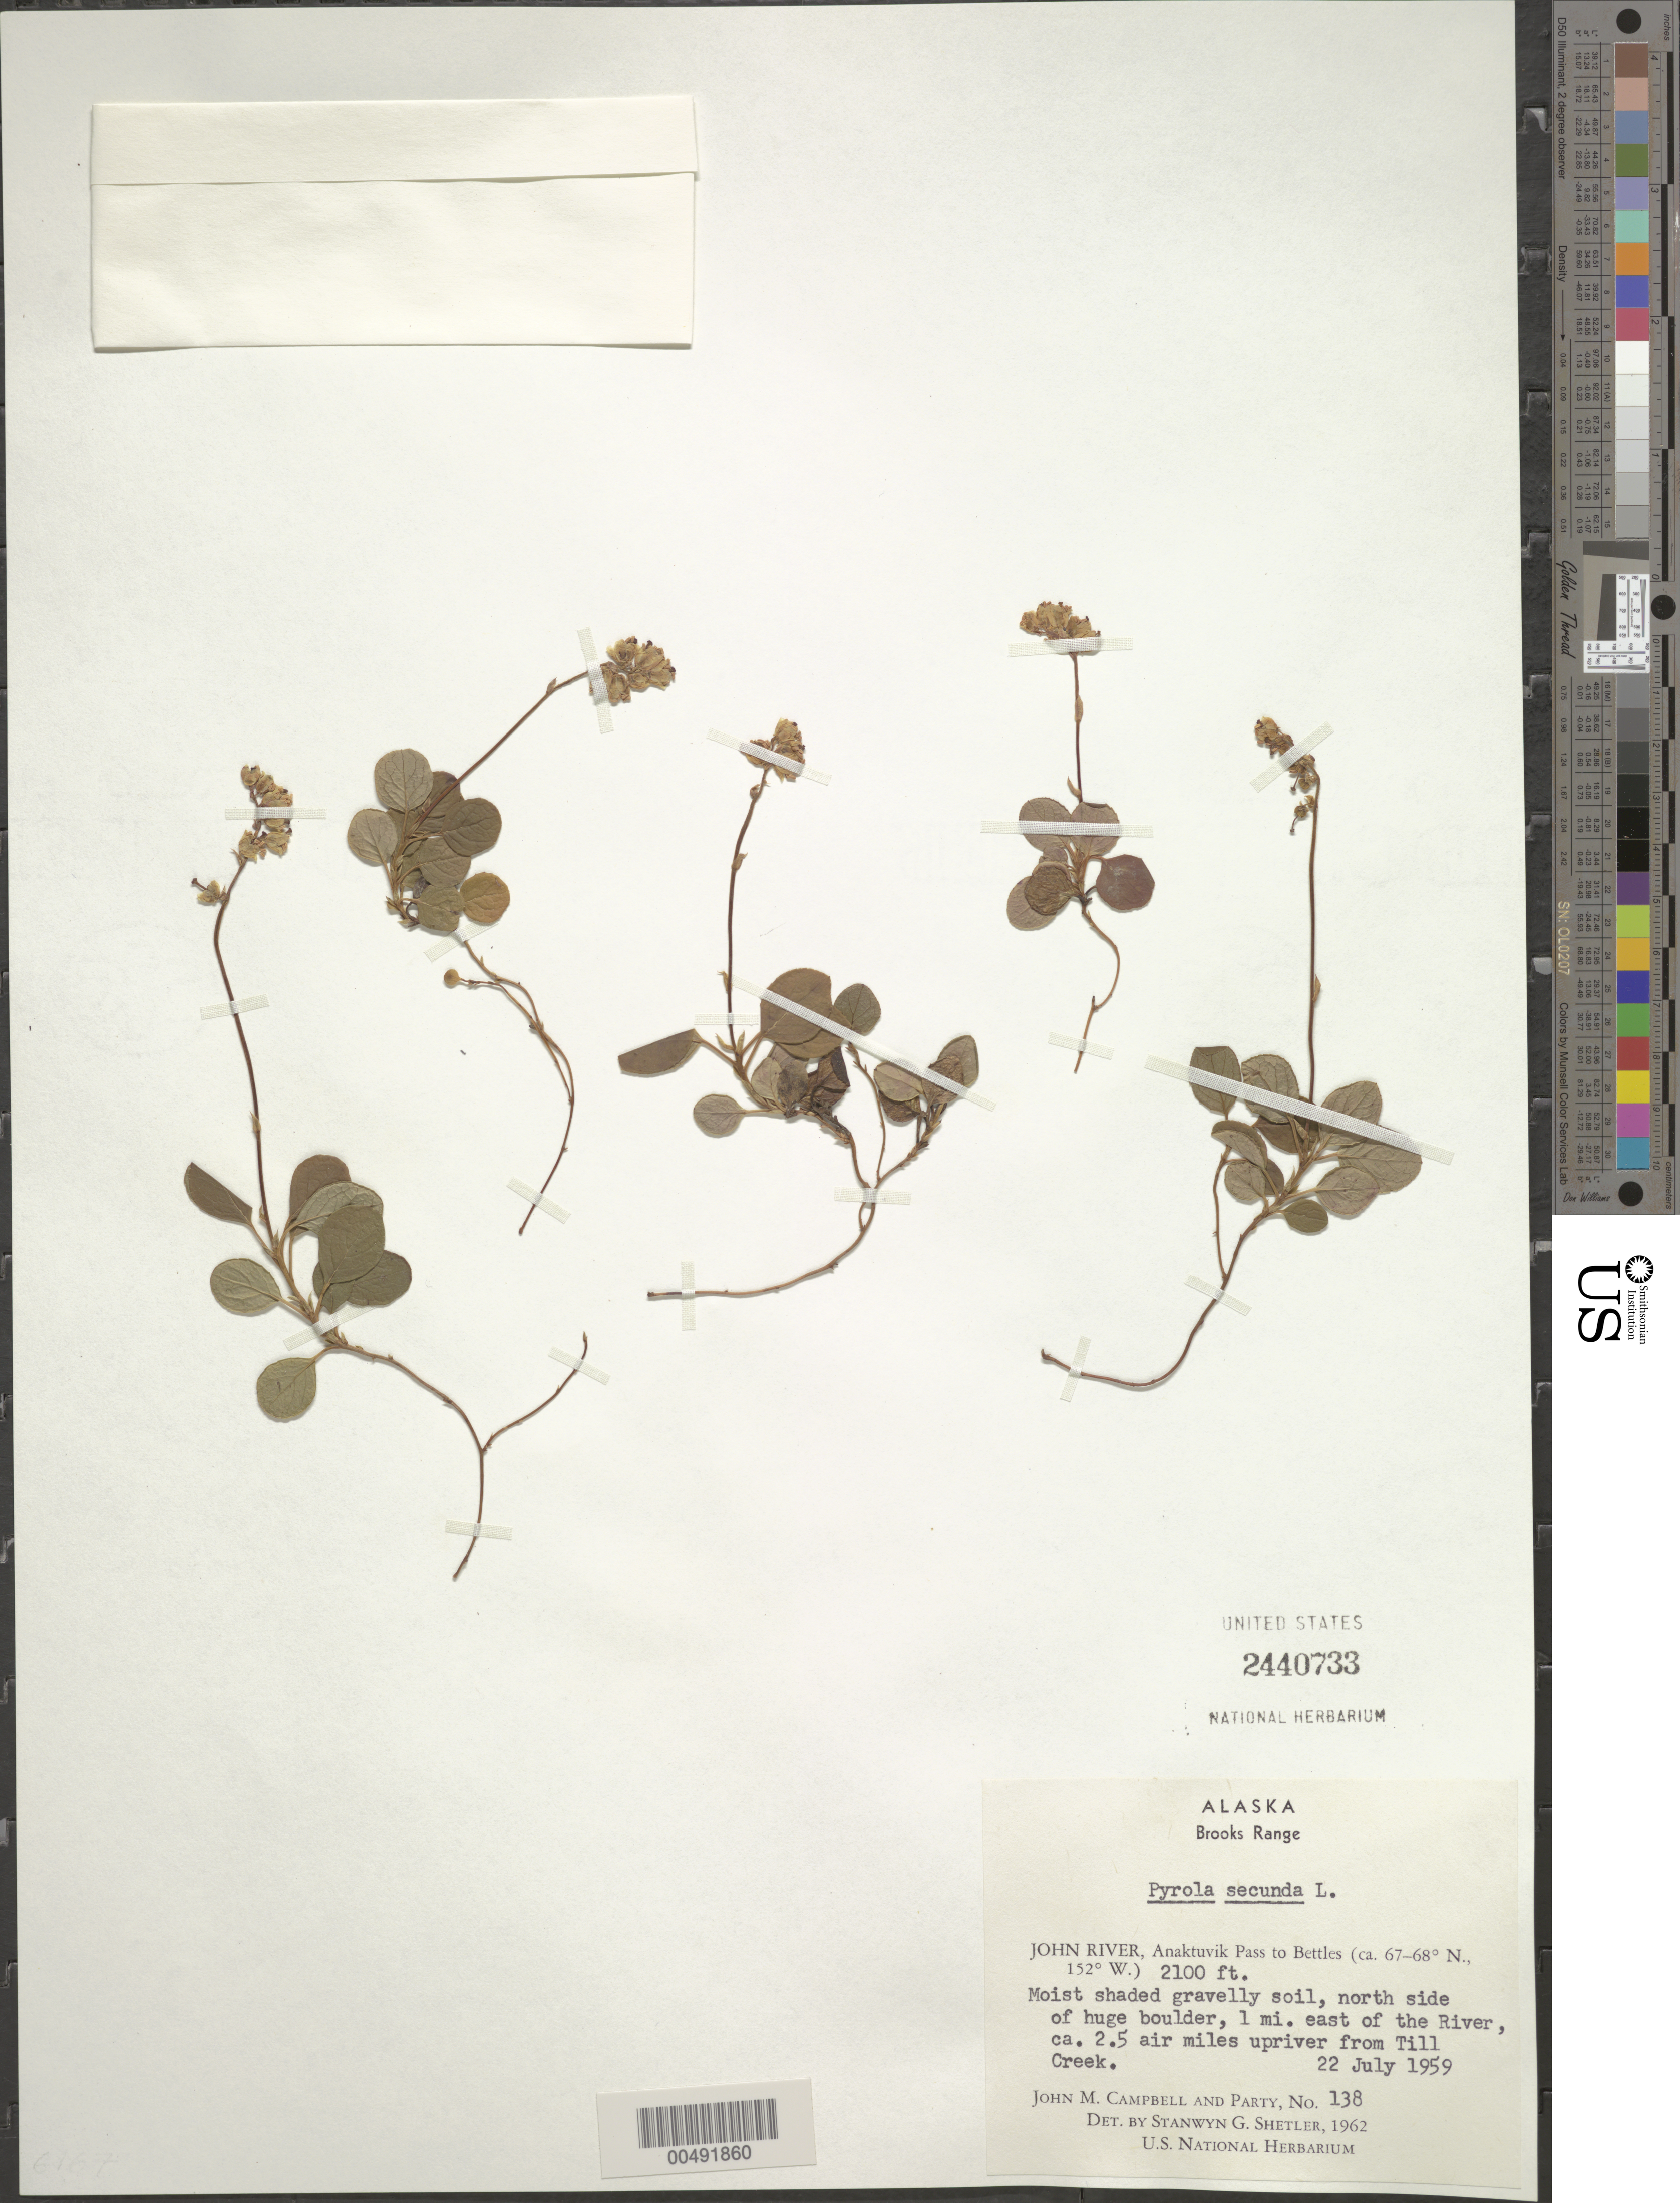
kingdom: Plantae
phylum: Tracheophyta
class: Magnoliopsida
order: Ericales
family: Ericaceae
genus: Pyrola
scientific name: Pyrola secunda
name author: L.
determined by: Shetler, Stanwyn G., (US), NMNH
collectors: J. M. Campbell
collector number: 138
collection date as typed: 22 Jul 1959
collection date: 1959-07-22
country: United States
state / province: Alaska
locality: Brooks Range, 1 mi. E of John River, Anaktuvuk Pass to Bettles, ca. 2.5 mi. upriver from Till Creek (lat/long recorded as: lat=::: long=152:0:0:W)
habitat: moist shaded gravelly soil, N side of huge boulder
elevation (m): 640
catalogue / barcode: US 2440733